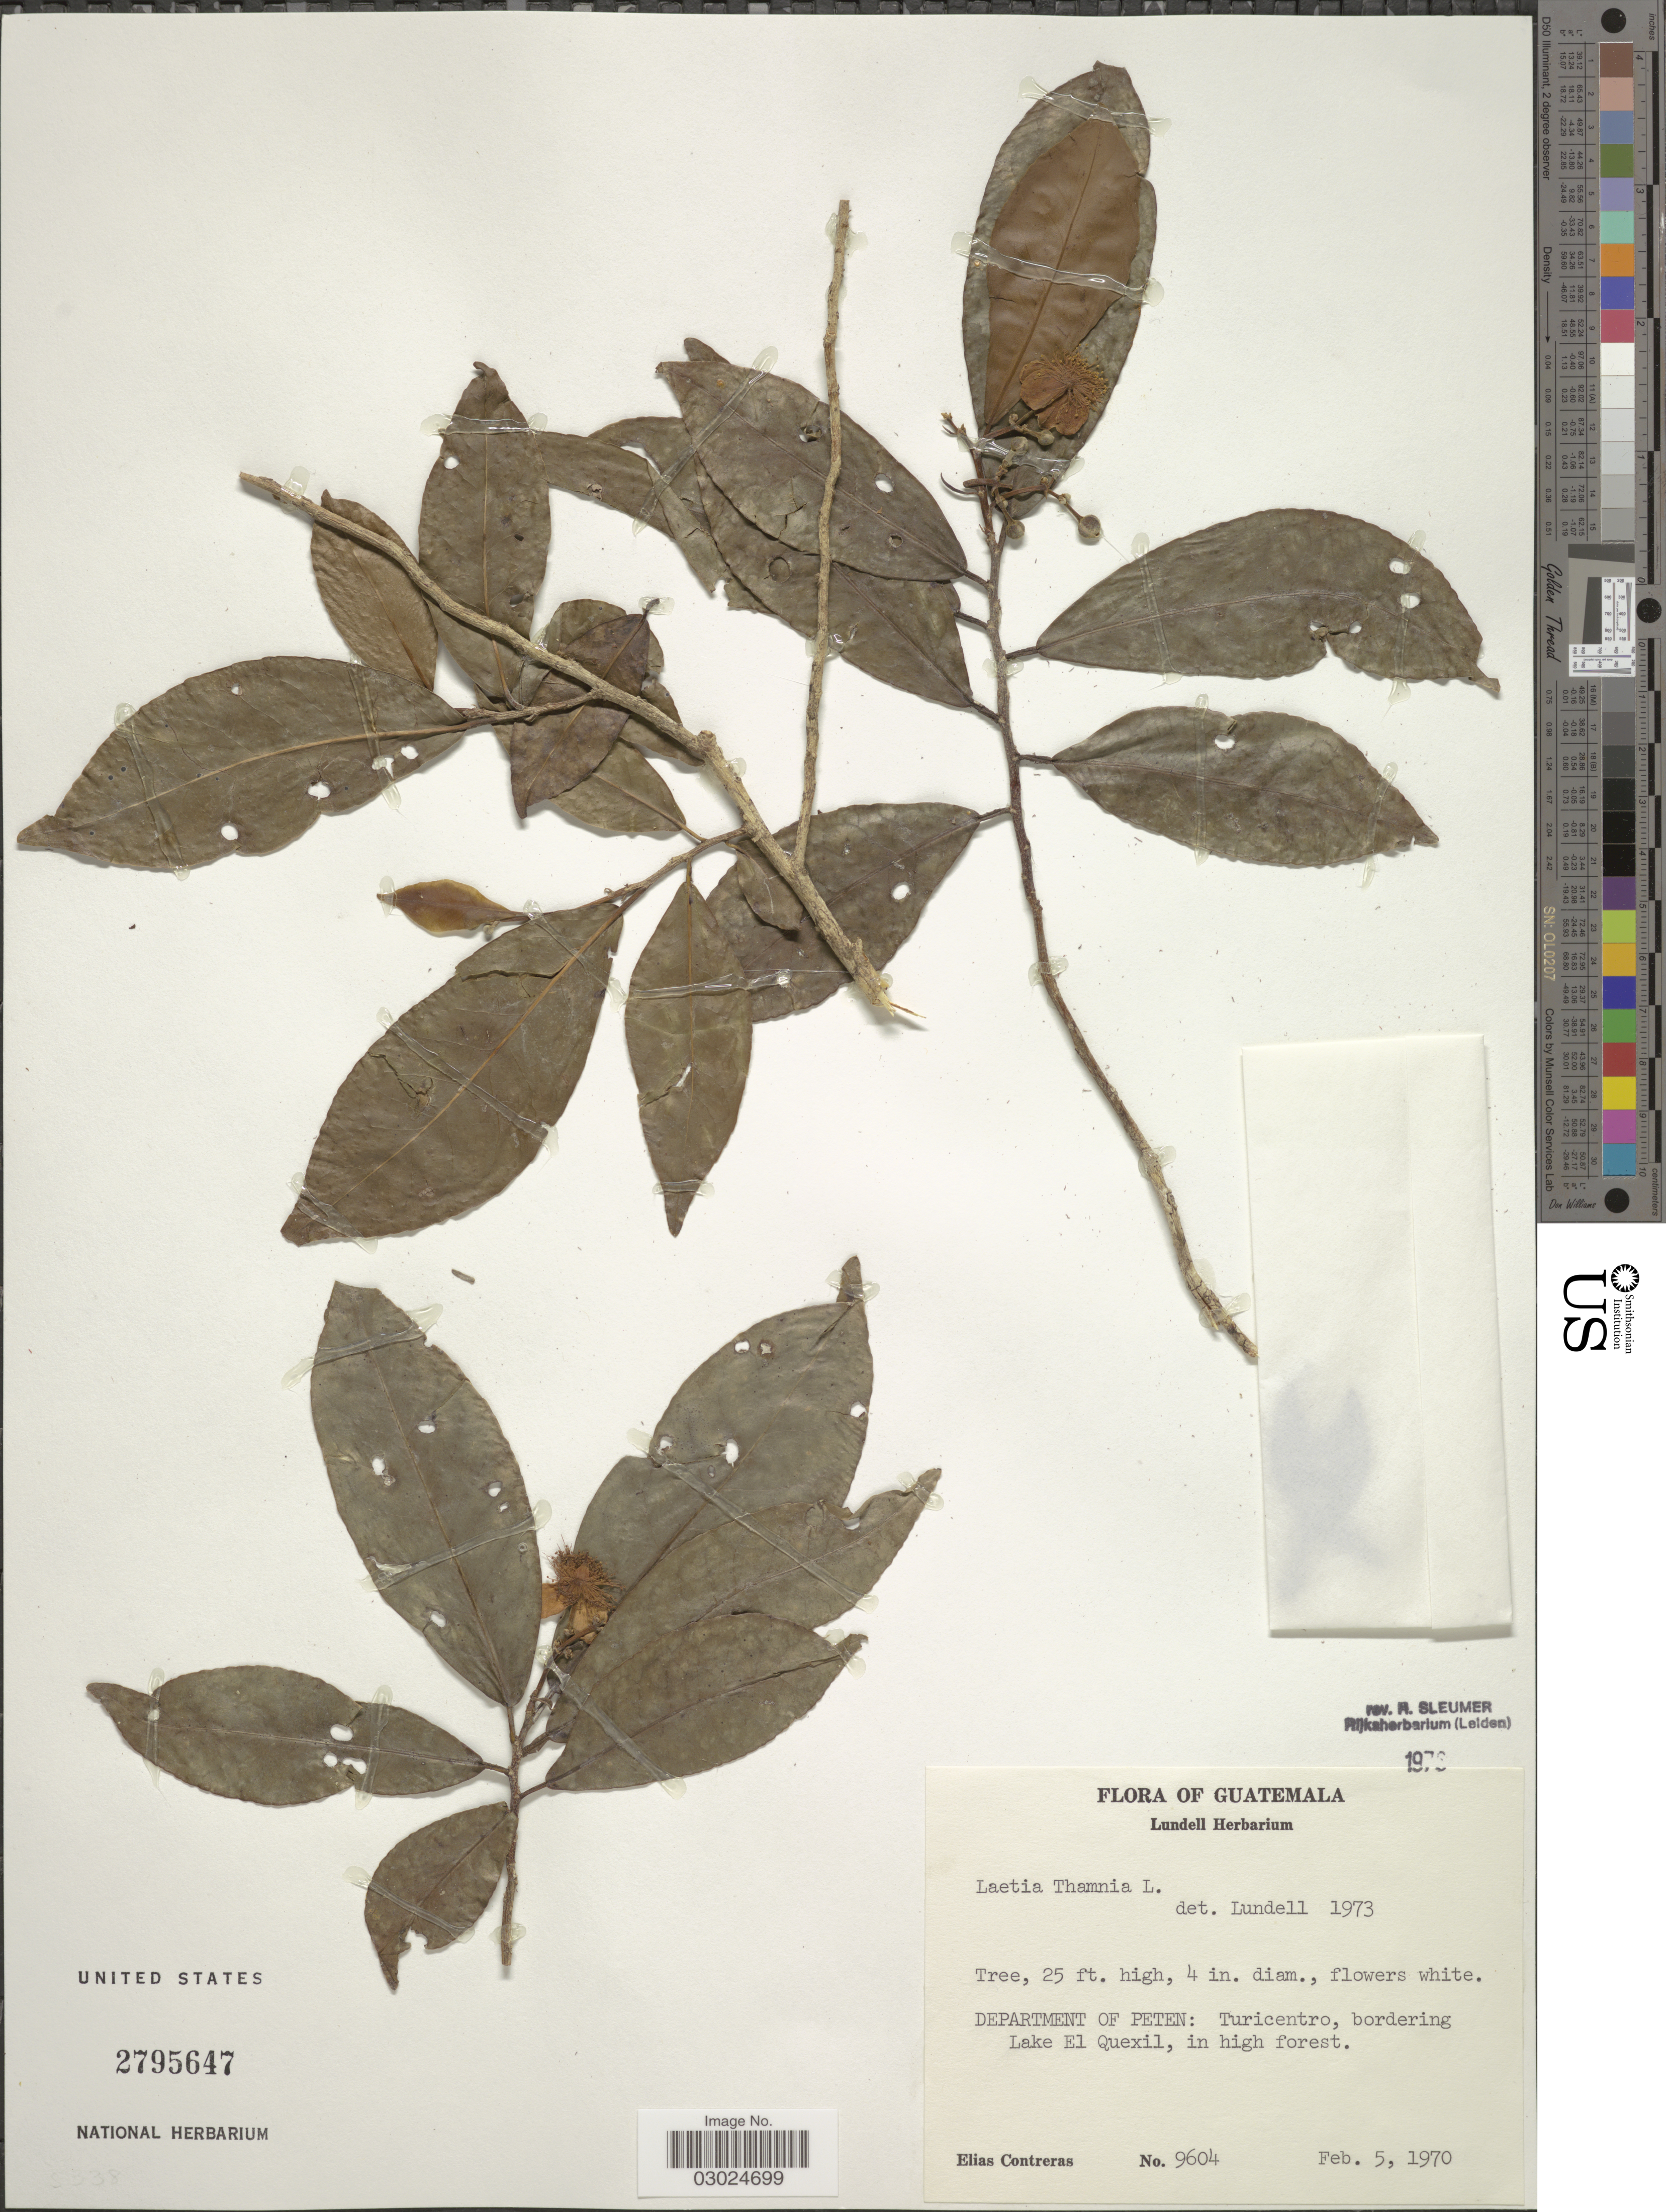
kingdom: Plantae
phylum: Tracheophyta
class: Magnoliopsida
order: Malpighiales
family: Salicaceae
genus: Laetia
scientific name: Laetia thamnia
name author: L.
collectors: E. Contreras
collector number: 9604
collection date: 1970-02-05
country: Guatemala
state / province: El Petén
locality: Department of Peten: Turicentro, bordering Lake El Quexil.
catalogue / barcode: US 2795647